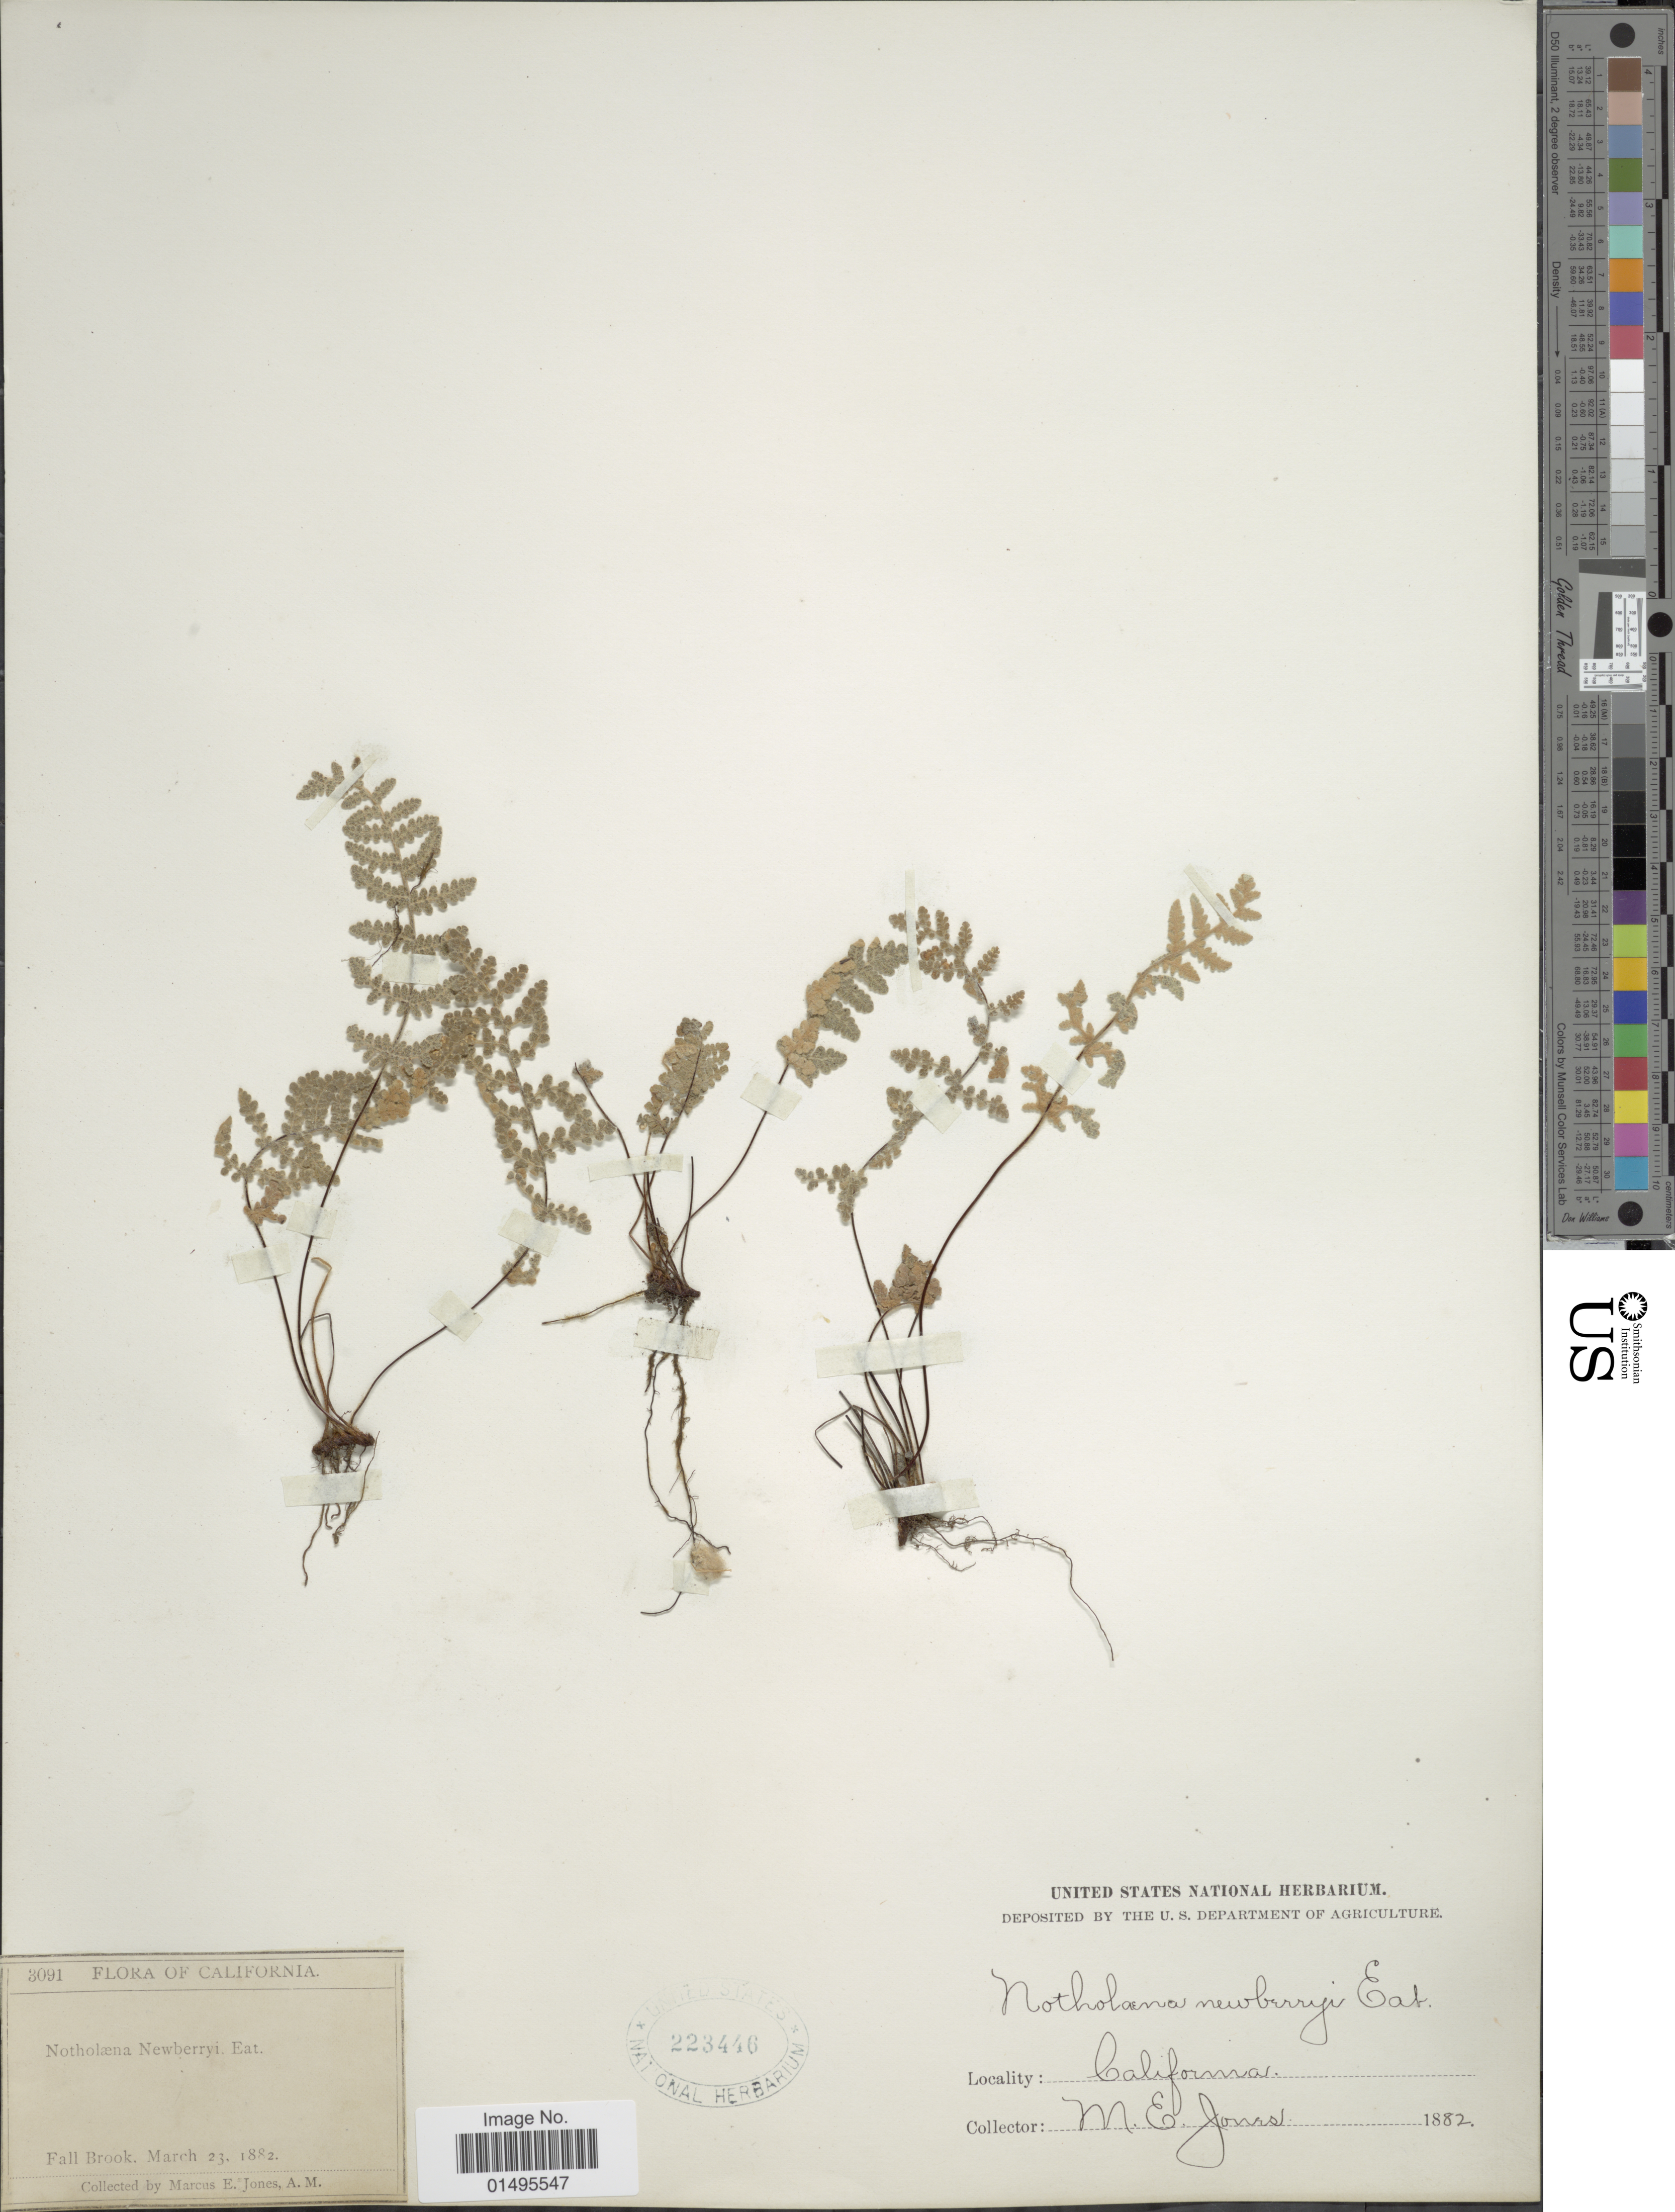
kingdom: Plantae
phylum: Tracheophyta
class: Polypodiopsida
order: Polypodiales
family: Pteridaceae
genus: Notholaena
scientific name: Notholaena newberryi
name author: D.C. Eaton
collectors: M. E. Jones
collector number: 3091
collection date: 1882-03-23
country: United States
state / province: California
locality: Fall Brook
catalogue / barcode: US 223446